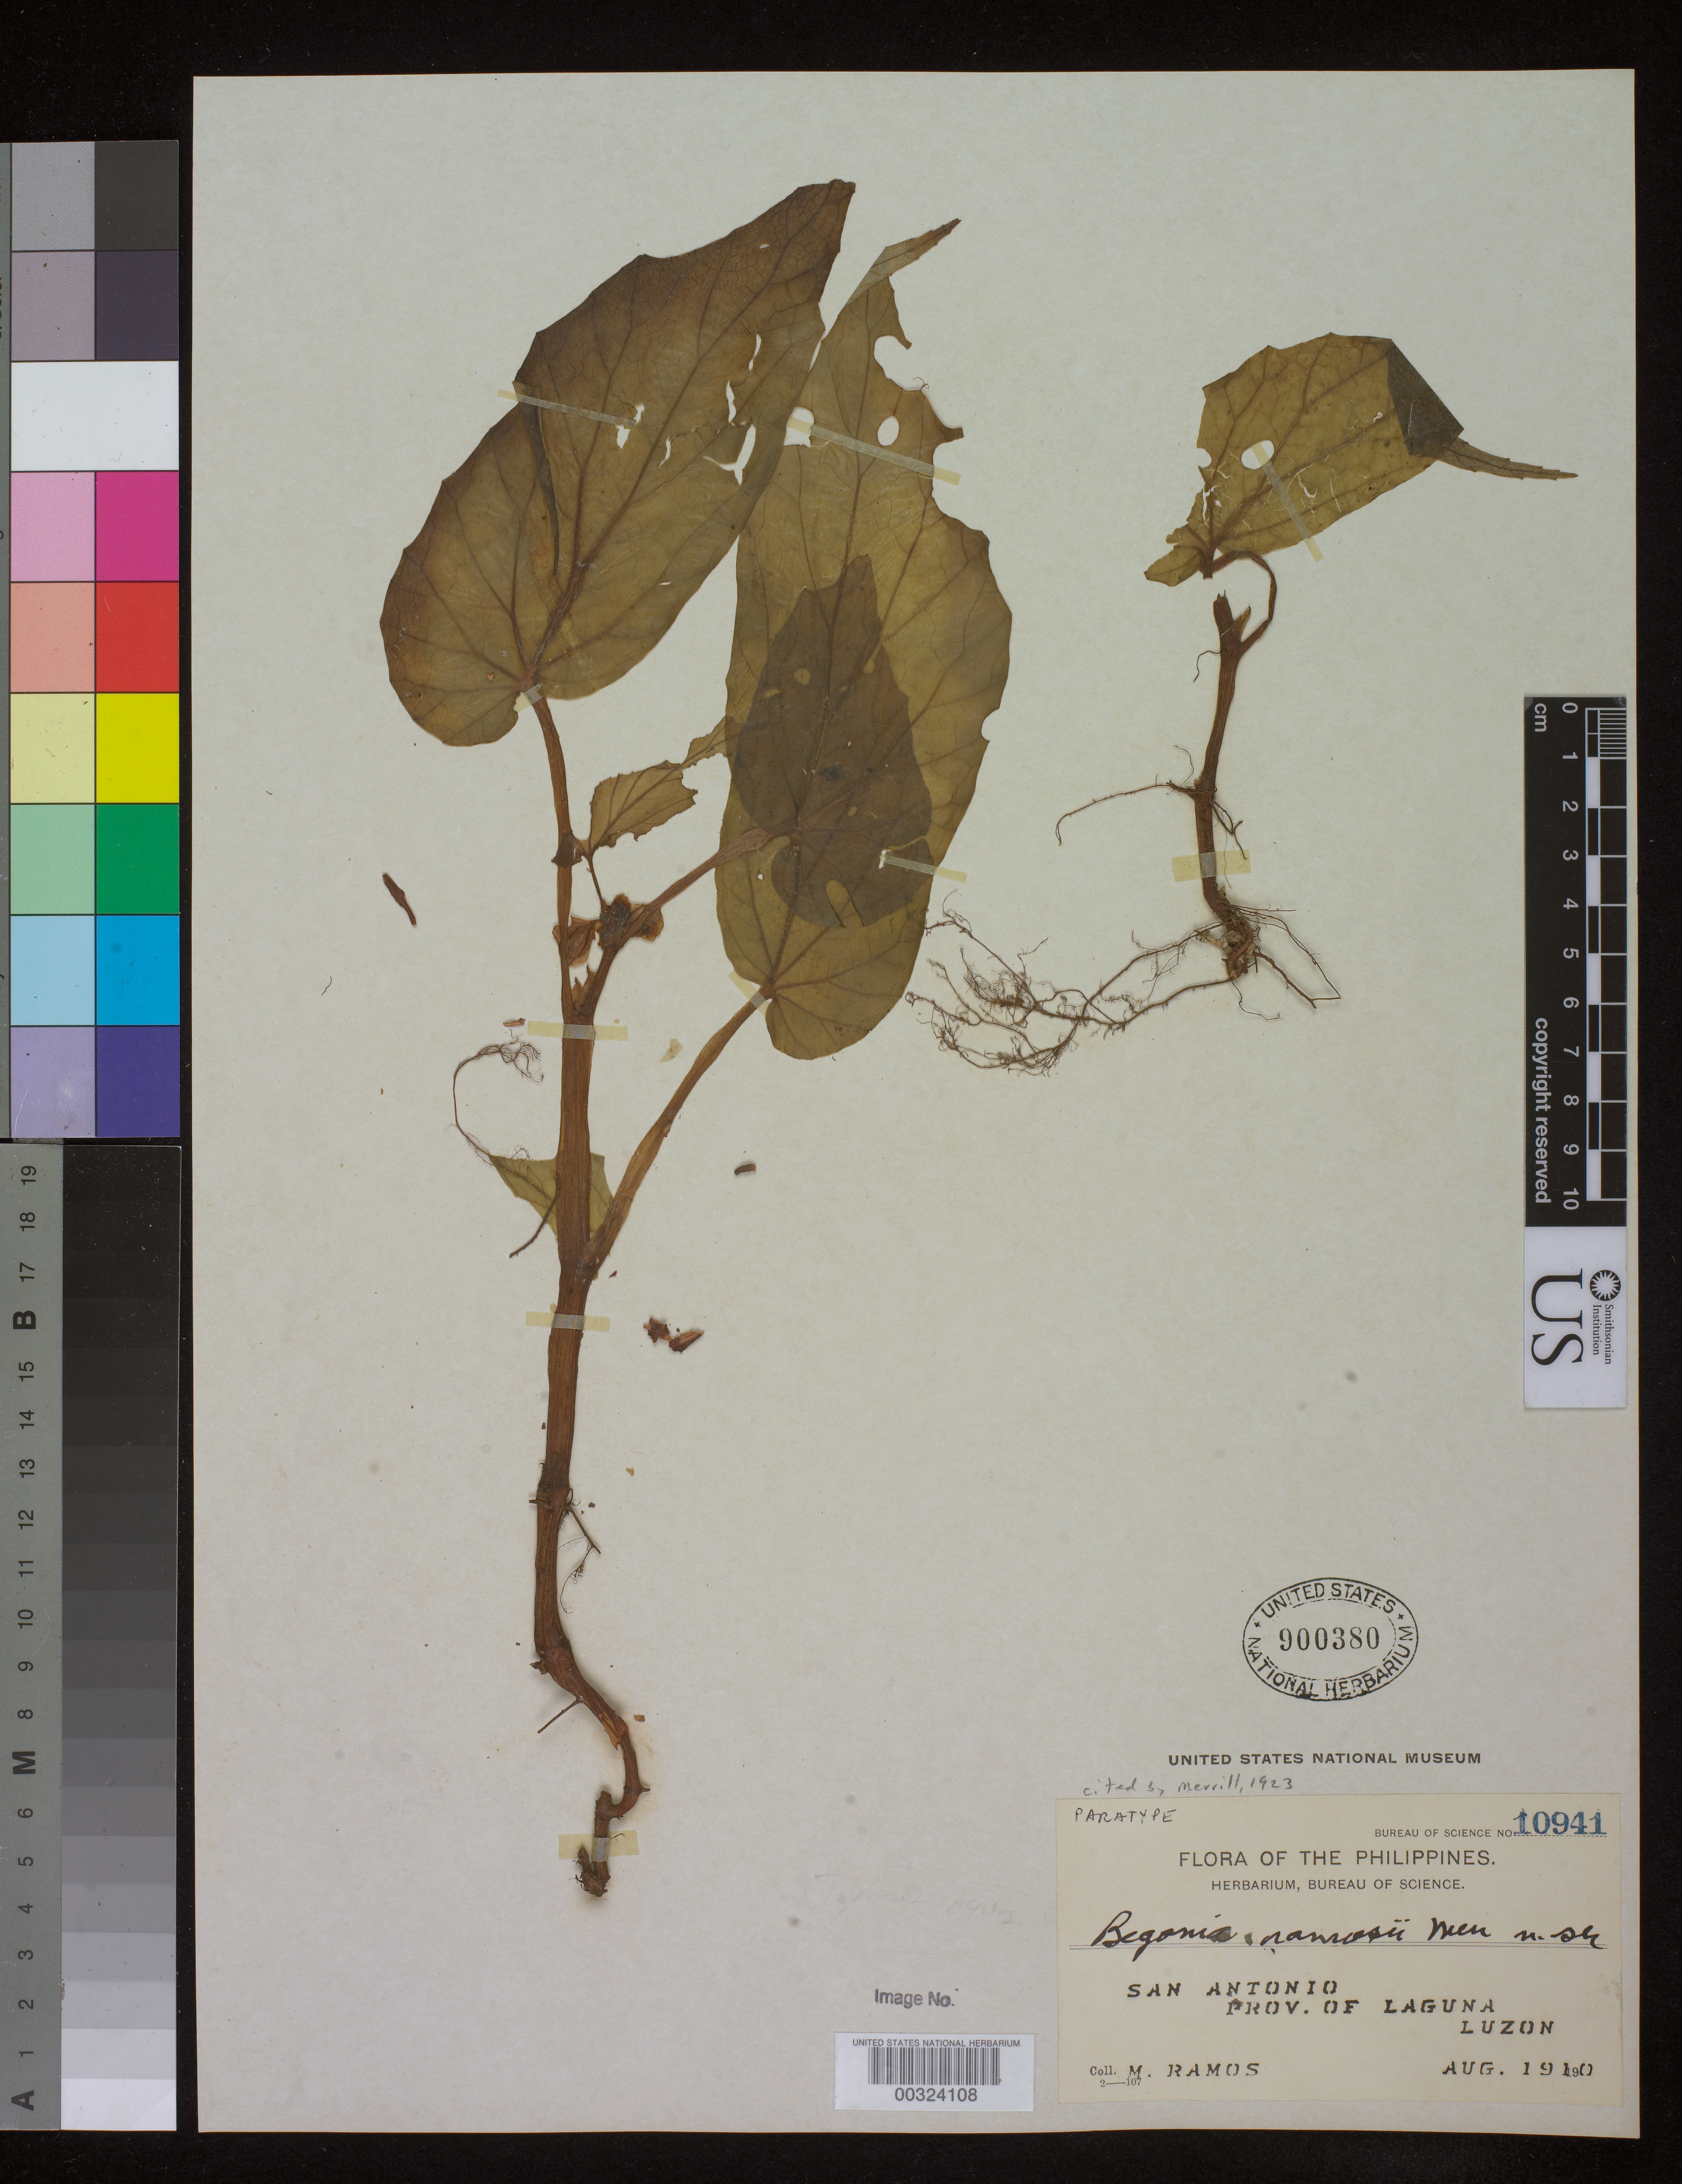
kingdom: Plantae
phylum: Tracheophyta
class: Magnoliopsida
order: Cucurbitales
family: Begoniaceae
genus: Begonia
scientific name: Begonia ramosii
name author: Merr.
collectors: M. Ramos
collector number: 10941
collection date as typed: Aug 1910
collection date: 1910-08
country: Philippines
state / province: Calabarzon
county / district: Laguna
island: Luzon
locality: San antonio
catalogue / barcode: US 900380